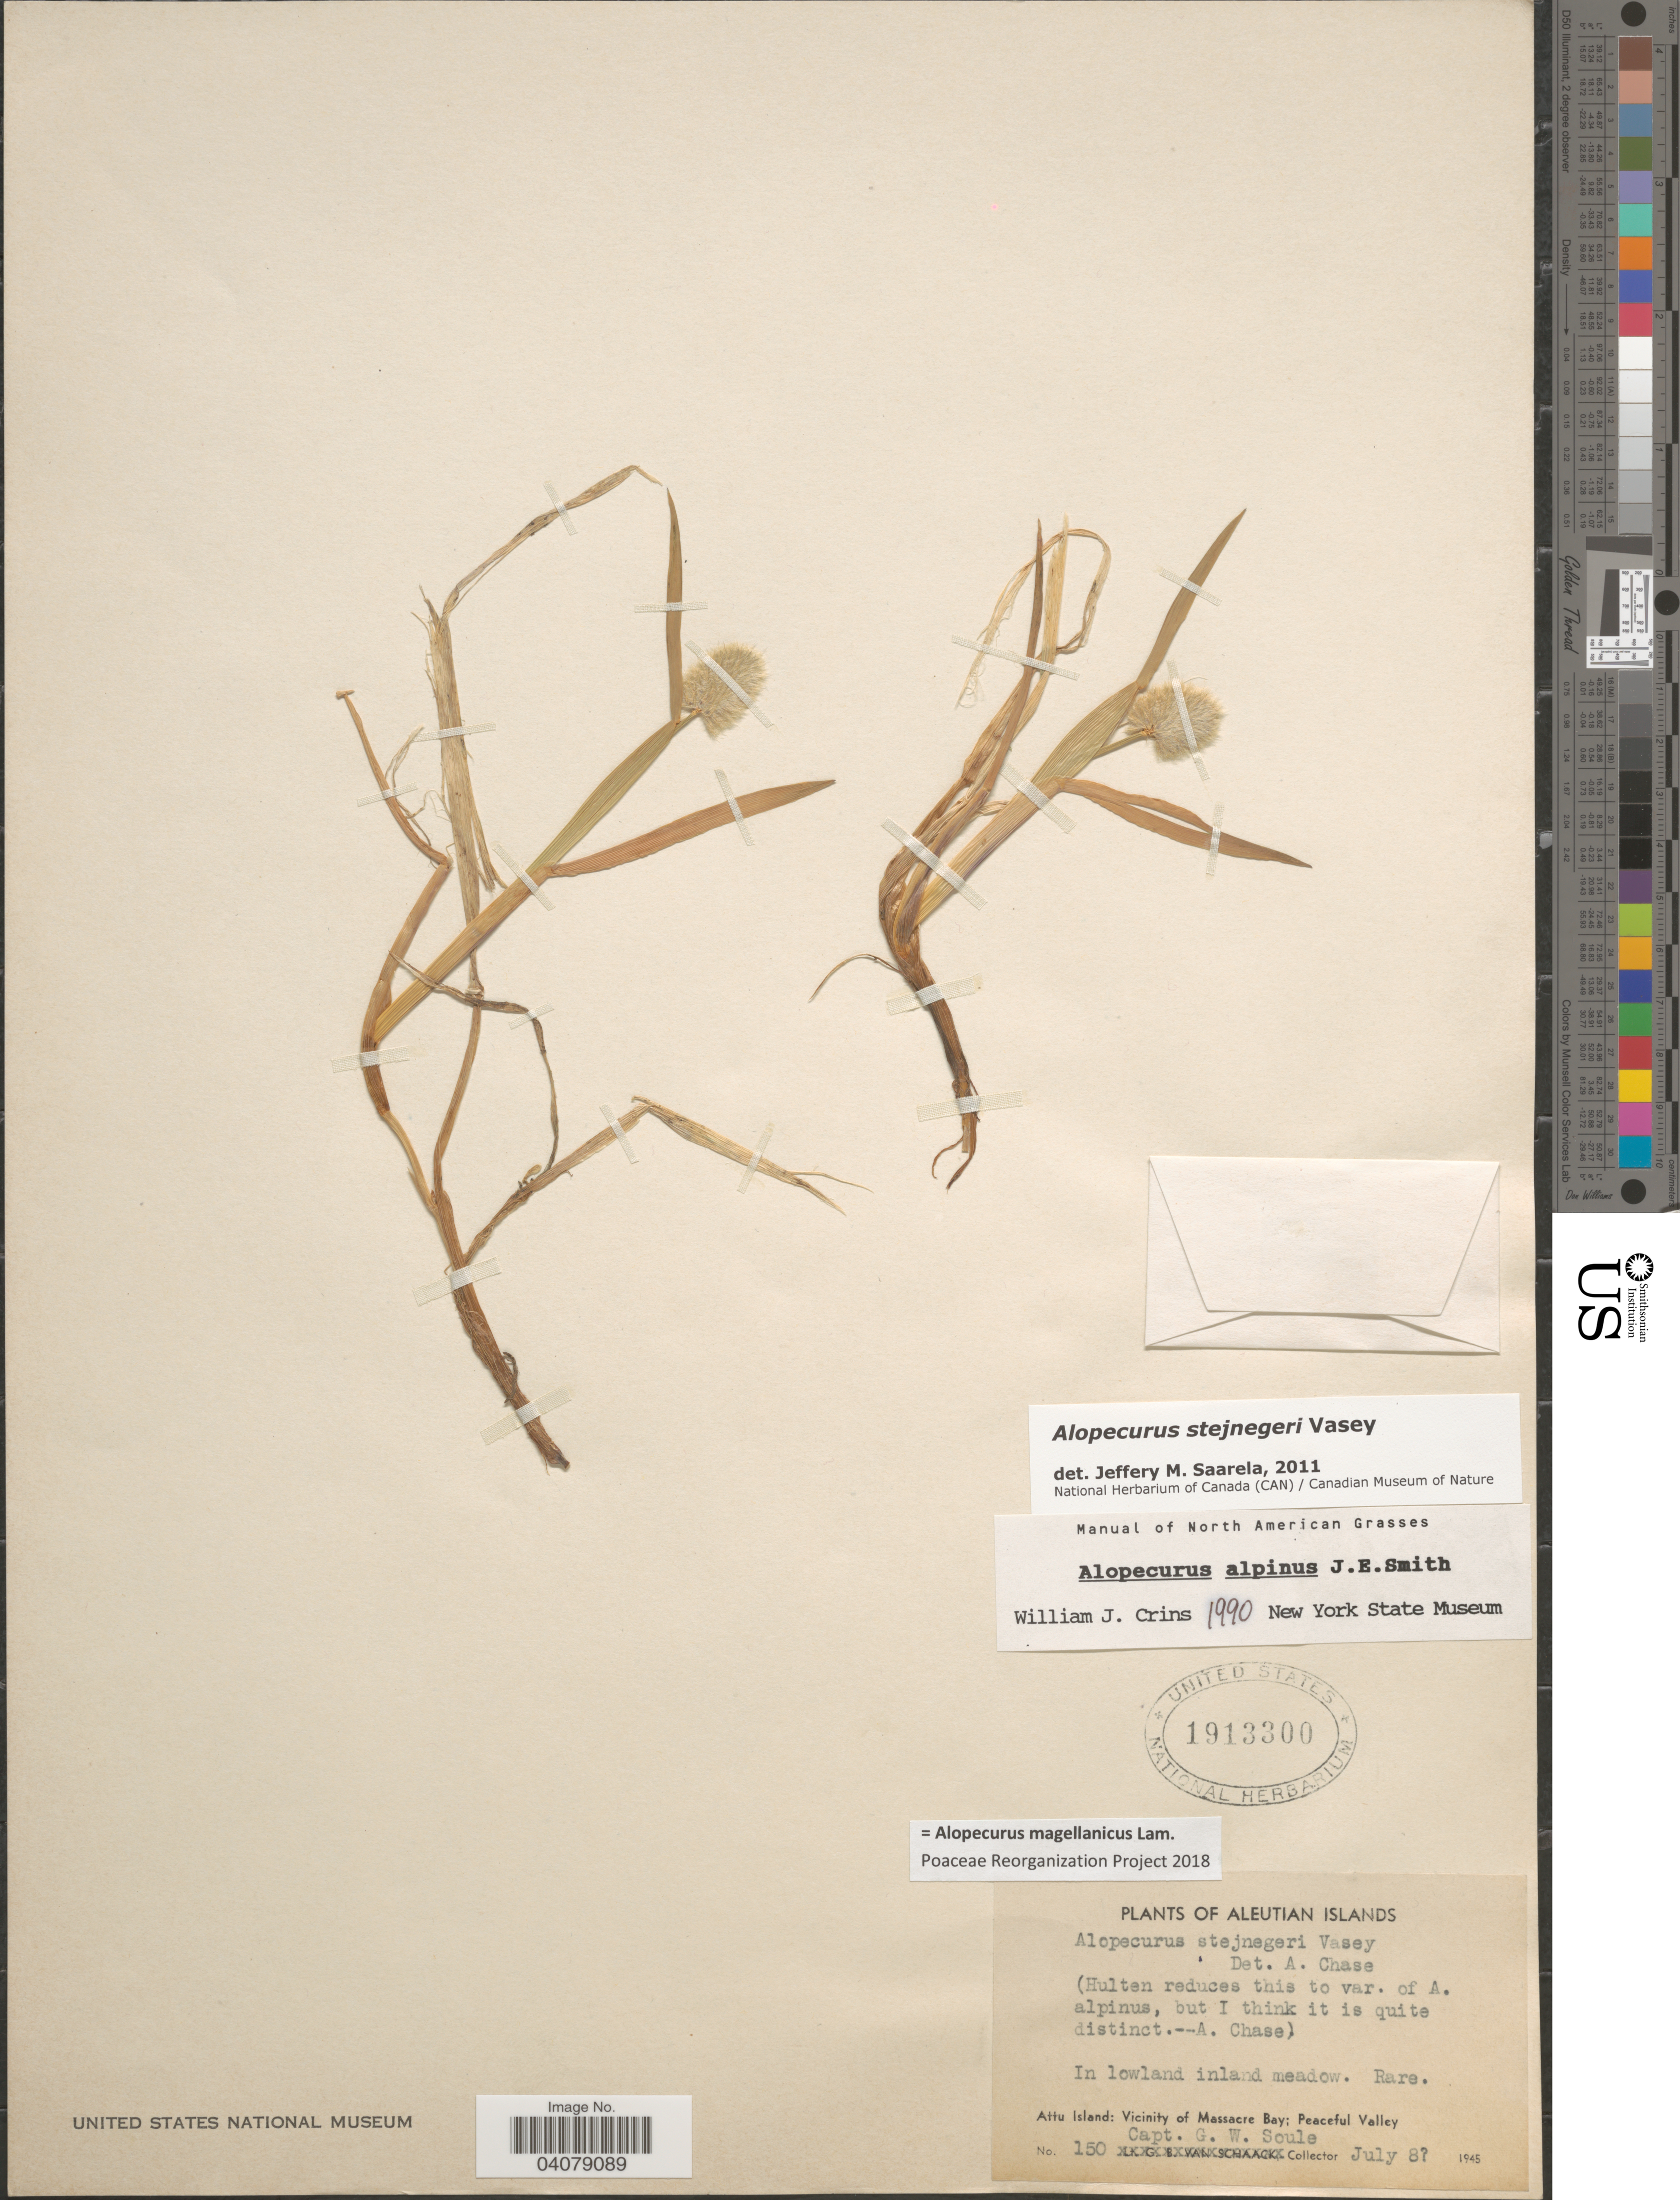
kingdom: Plantae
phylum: Tracheophyta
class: Liliopsida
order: Poales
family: Poaceae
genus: Alopecurus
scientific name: Alopecurus magellanicus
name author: Lam.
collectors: G. Soule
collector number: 150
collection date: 1945-07-08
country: United States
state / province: Alaska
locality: Aleutian Islands. In lowland inland meadow. Attu Island: Vicinity of Massacre Bay; Peaceful Valley.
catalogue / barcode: US 1913300